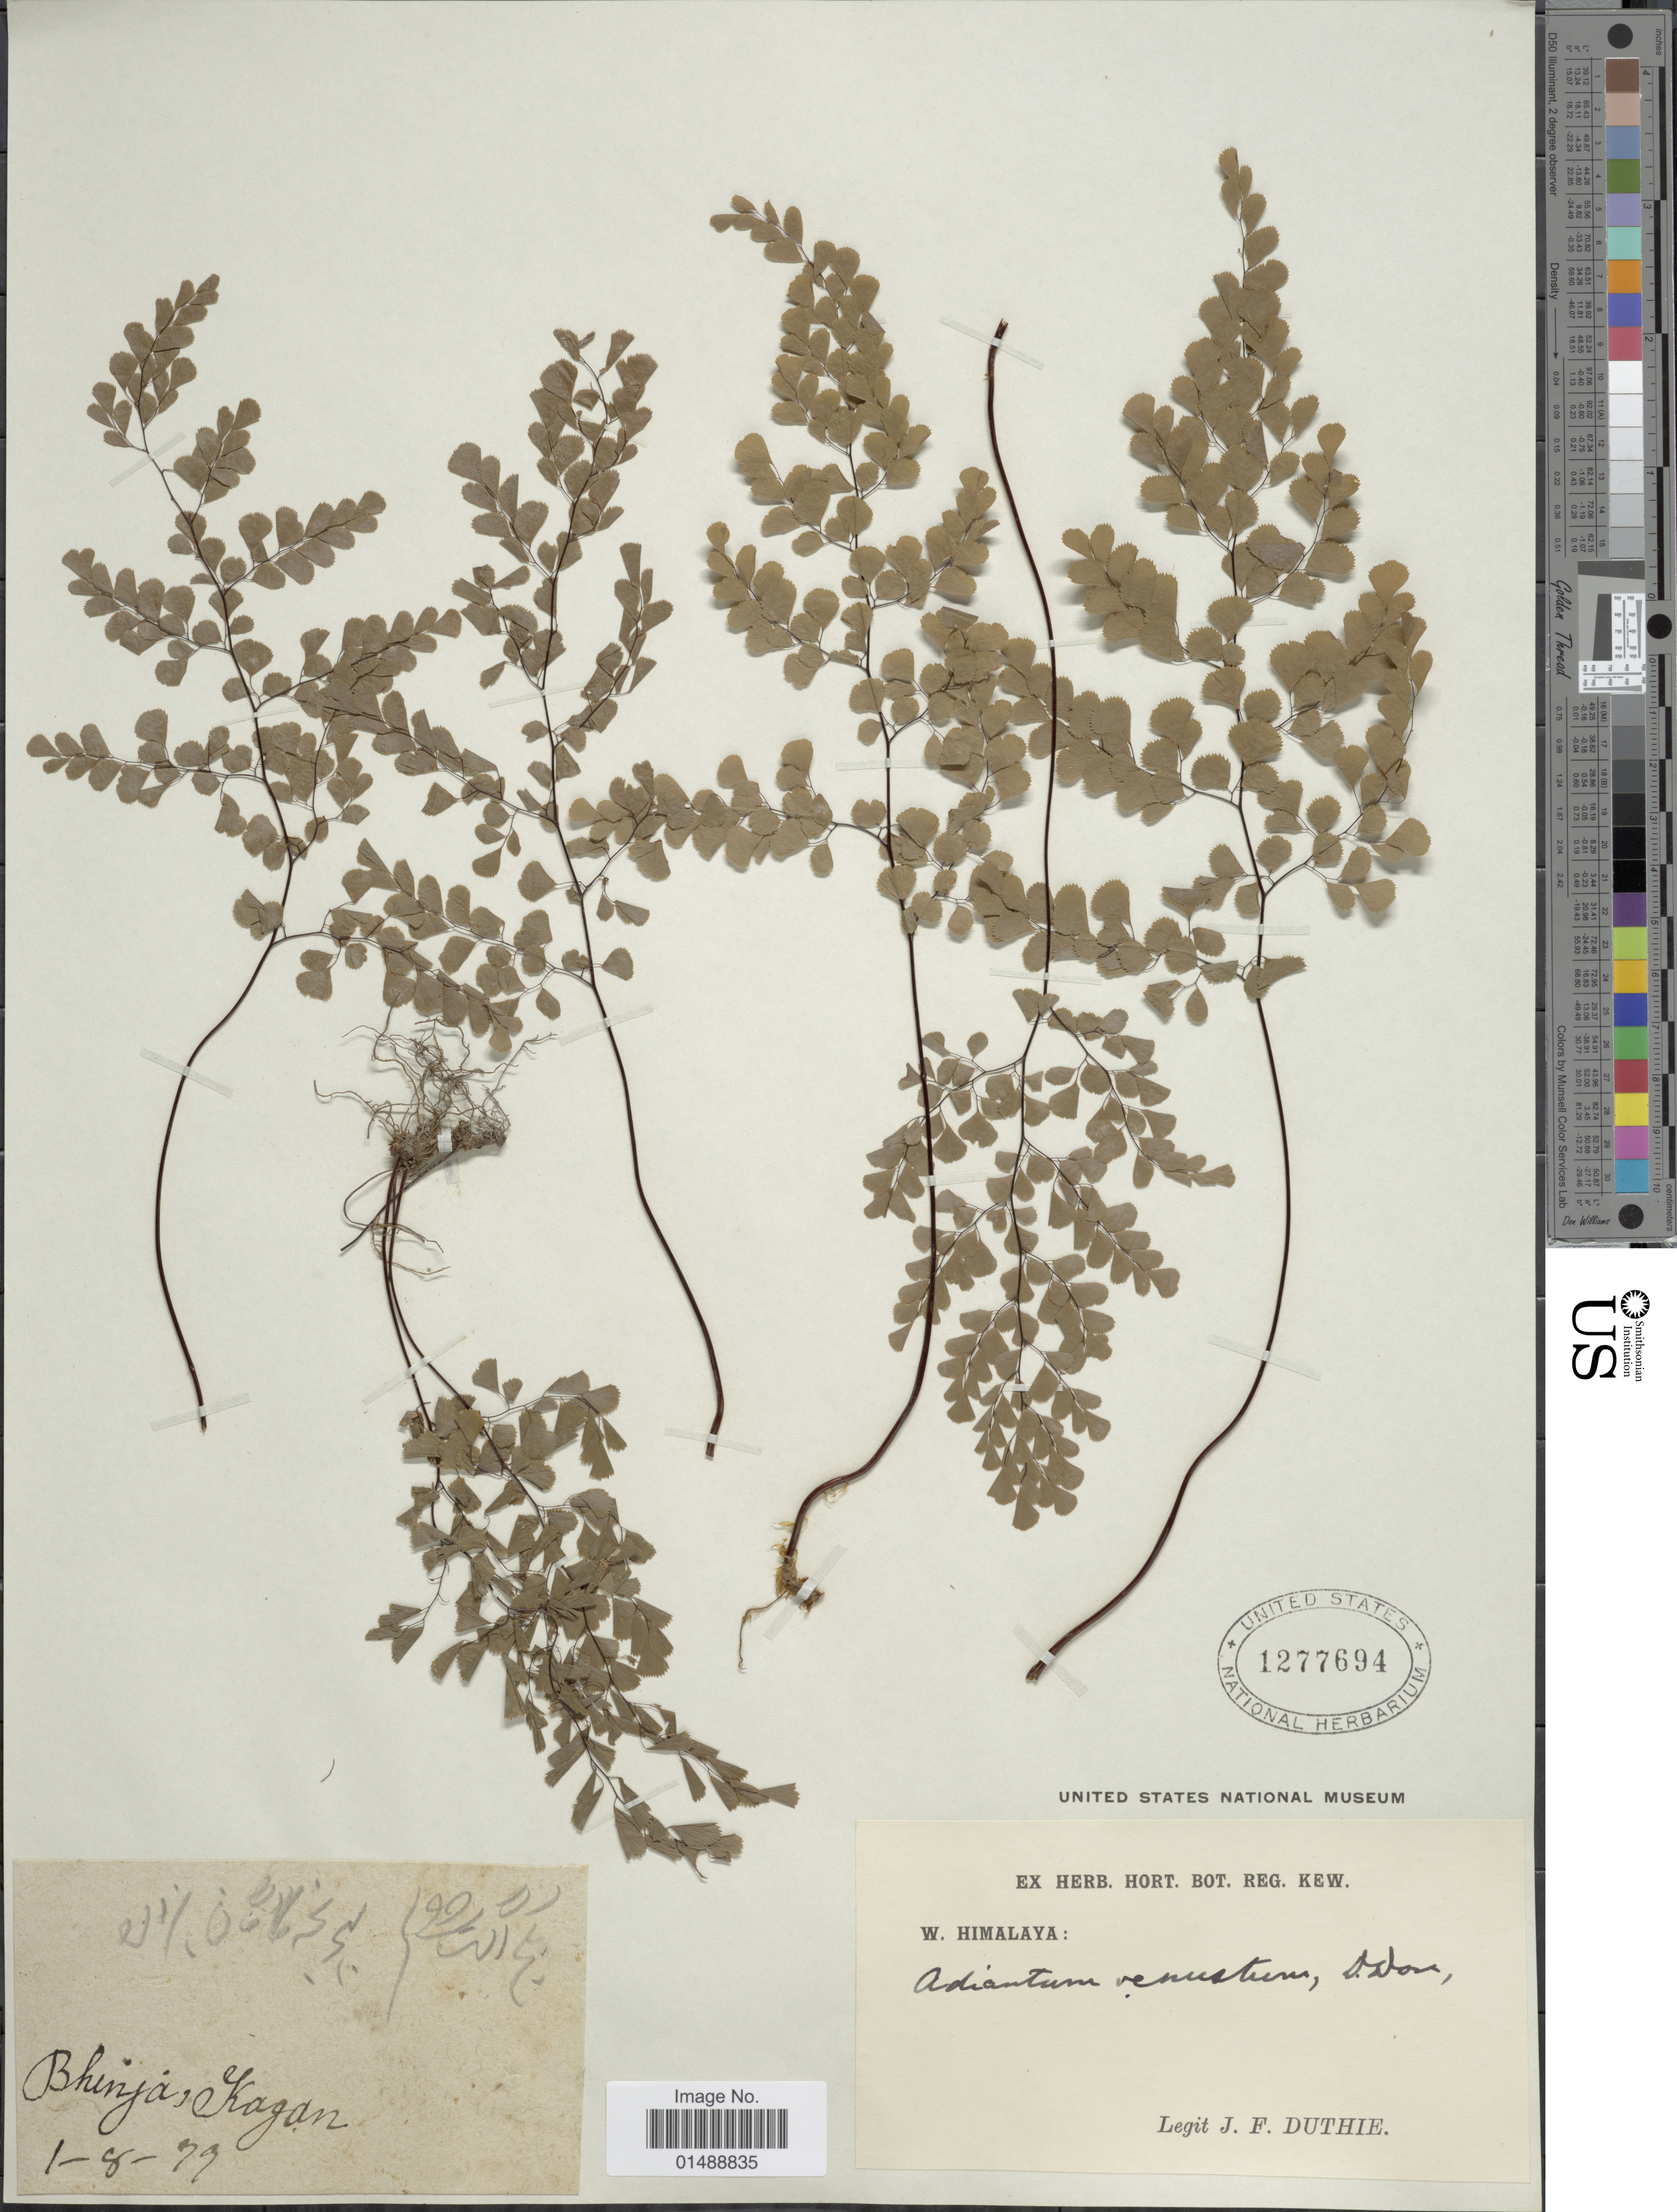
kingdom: Plantae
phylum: Tracheophyta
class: Polypodiopsida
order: Polypodiales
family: Pteridaceae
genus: Adiantum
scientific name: Adiantum venustum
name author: D. Don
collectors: J. F. Duthie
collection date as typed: Transcribed d/m/y: 1/8/79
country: India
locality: W. Himalaya, Bhinja, Kagan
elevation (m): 183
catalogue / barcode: US 1277694